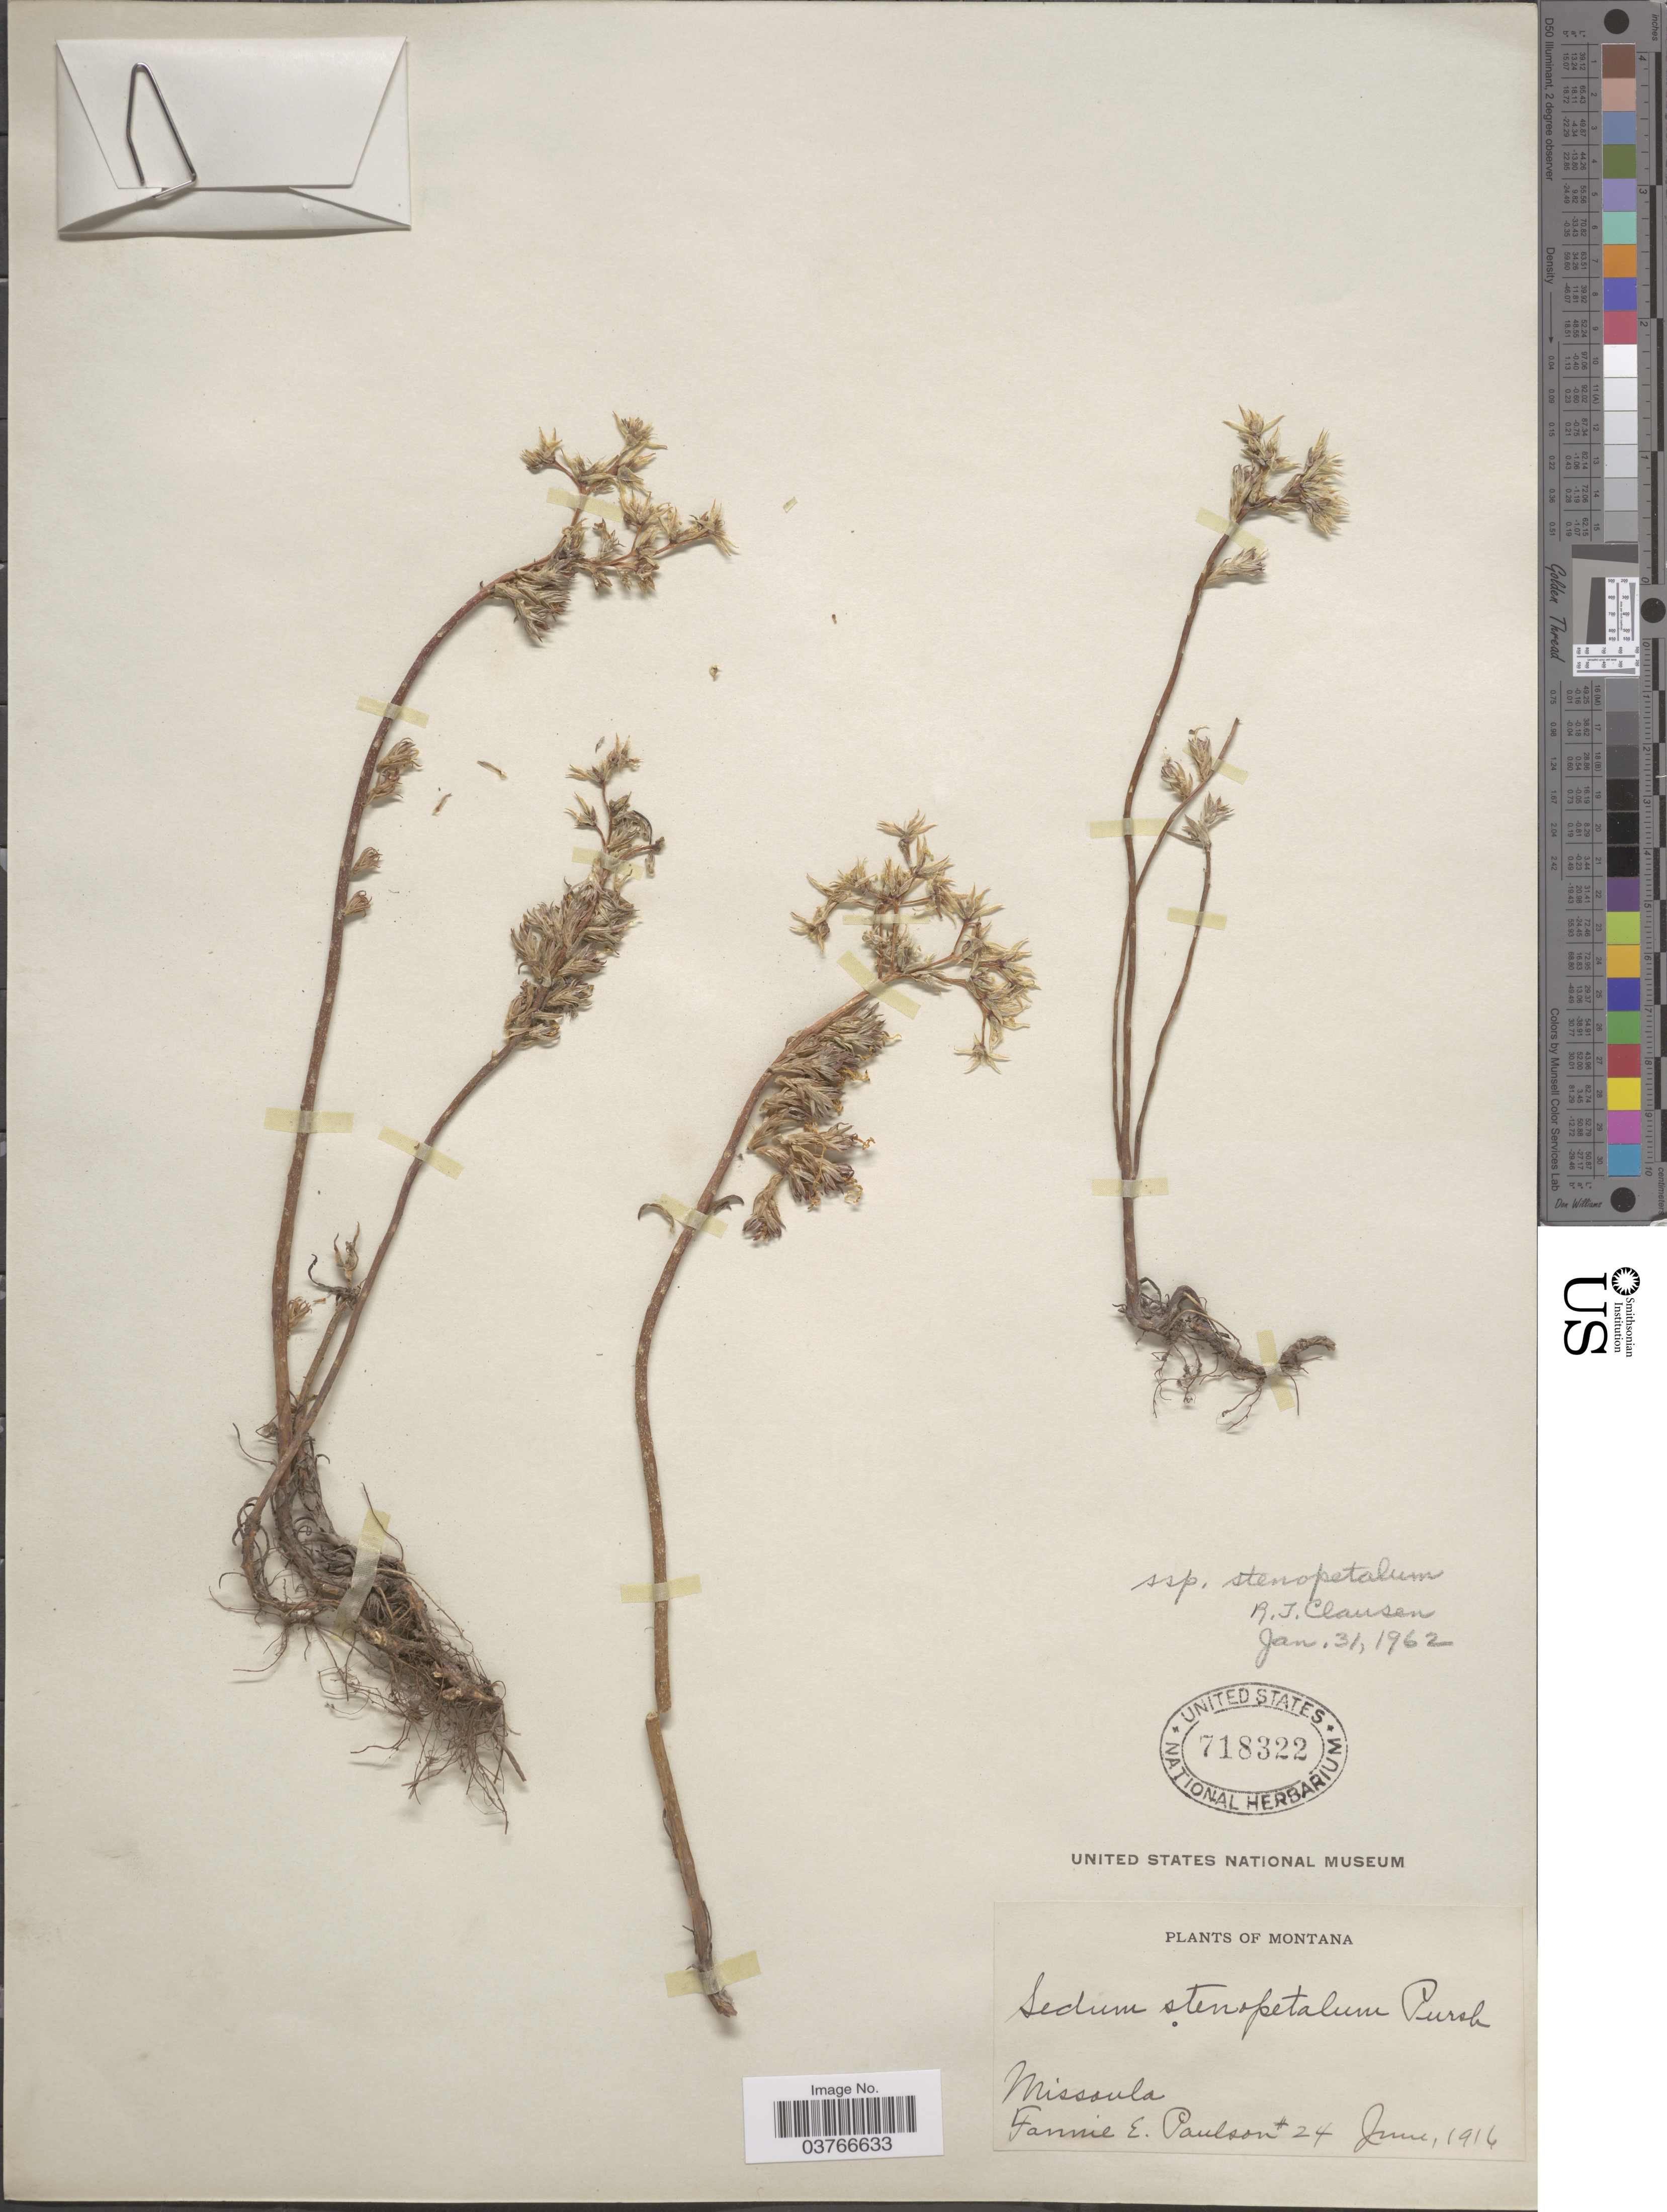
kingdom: Plantae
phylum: Tracheophyta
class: Magnoliopsida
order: Saxifragales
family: Crassulaceae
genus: Sedum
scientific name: Sedum stenopetalum var. stenopetalum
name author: Pursh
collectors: F. Paulson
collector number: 24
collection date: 1916-06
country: United States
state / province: Montana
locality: Missoula.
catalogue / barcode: US 718322